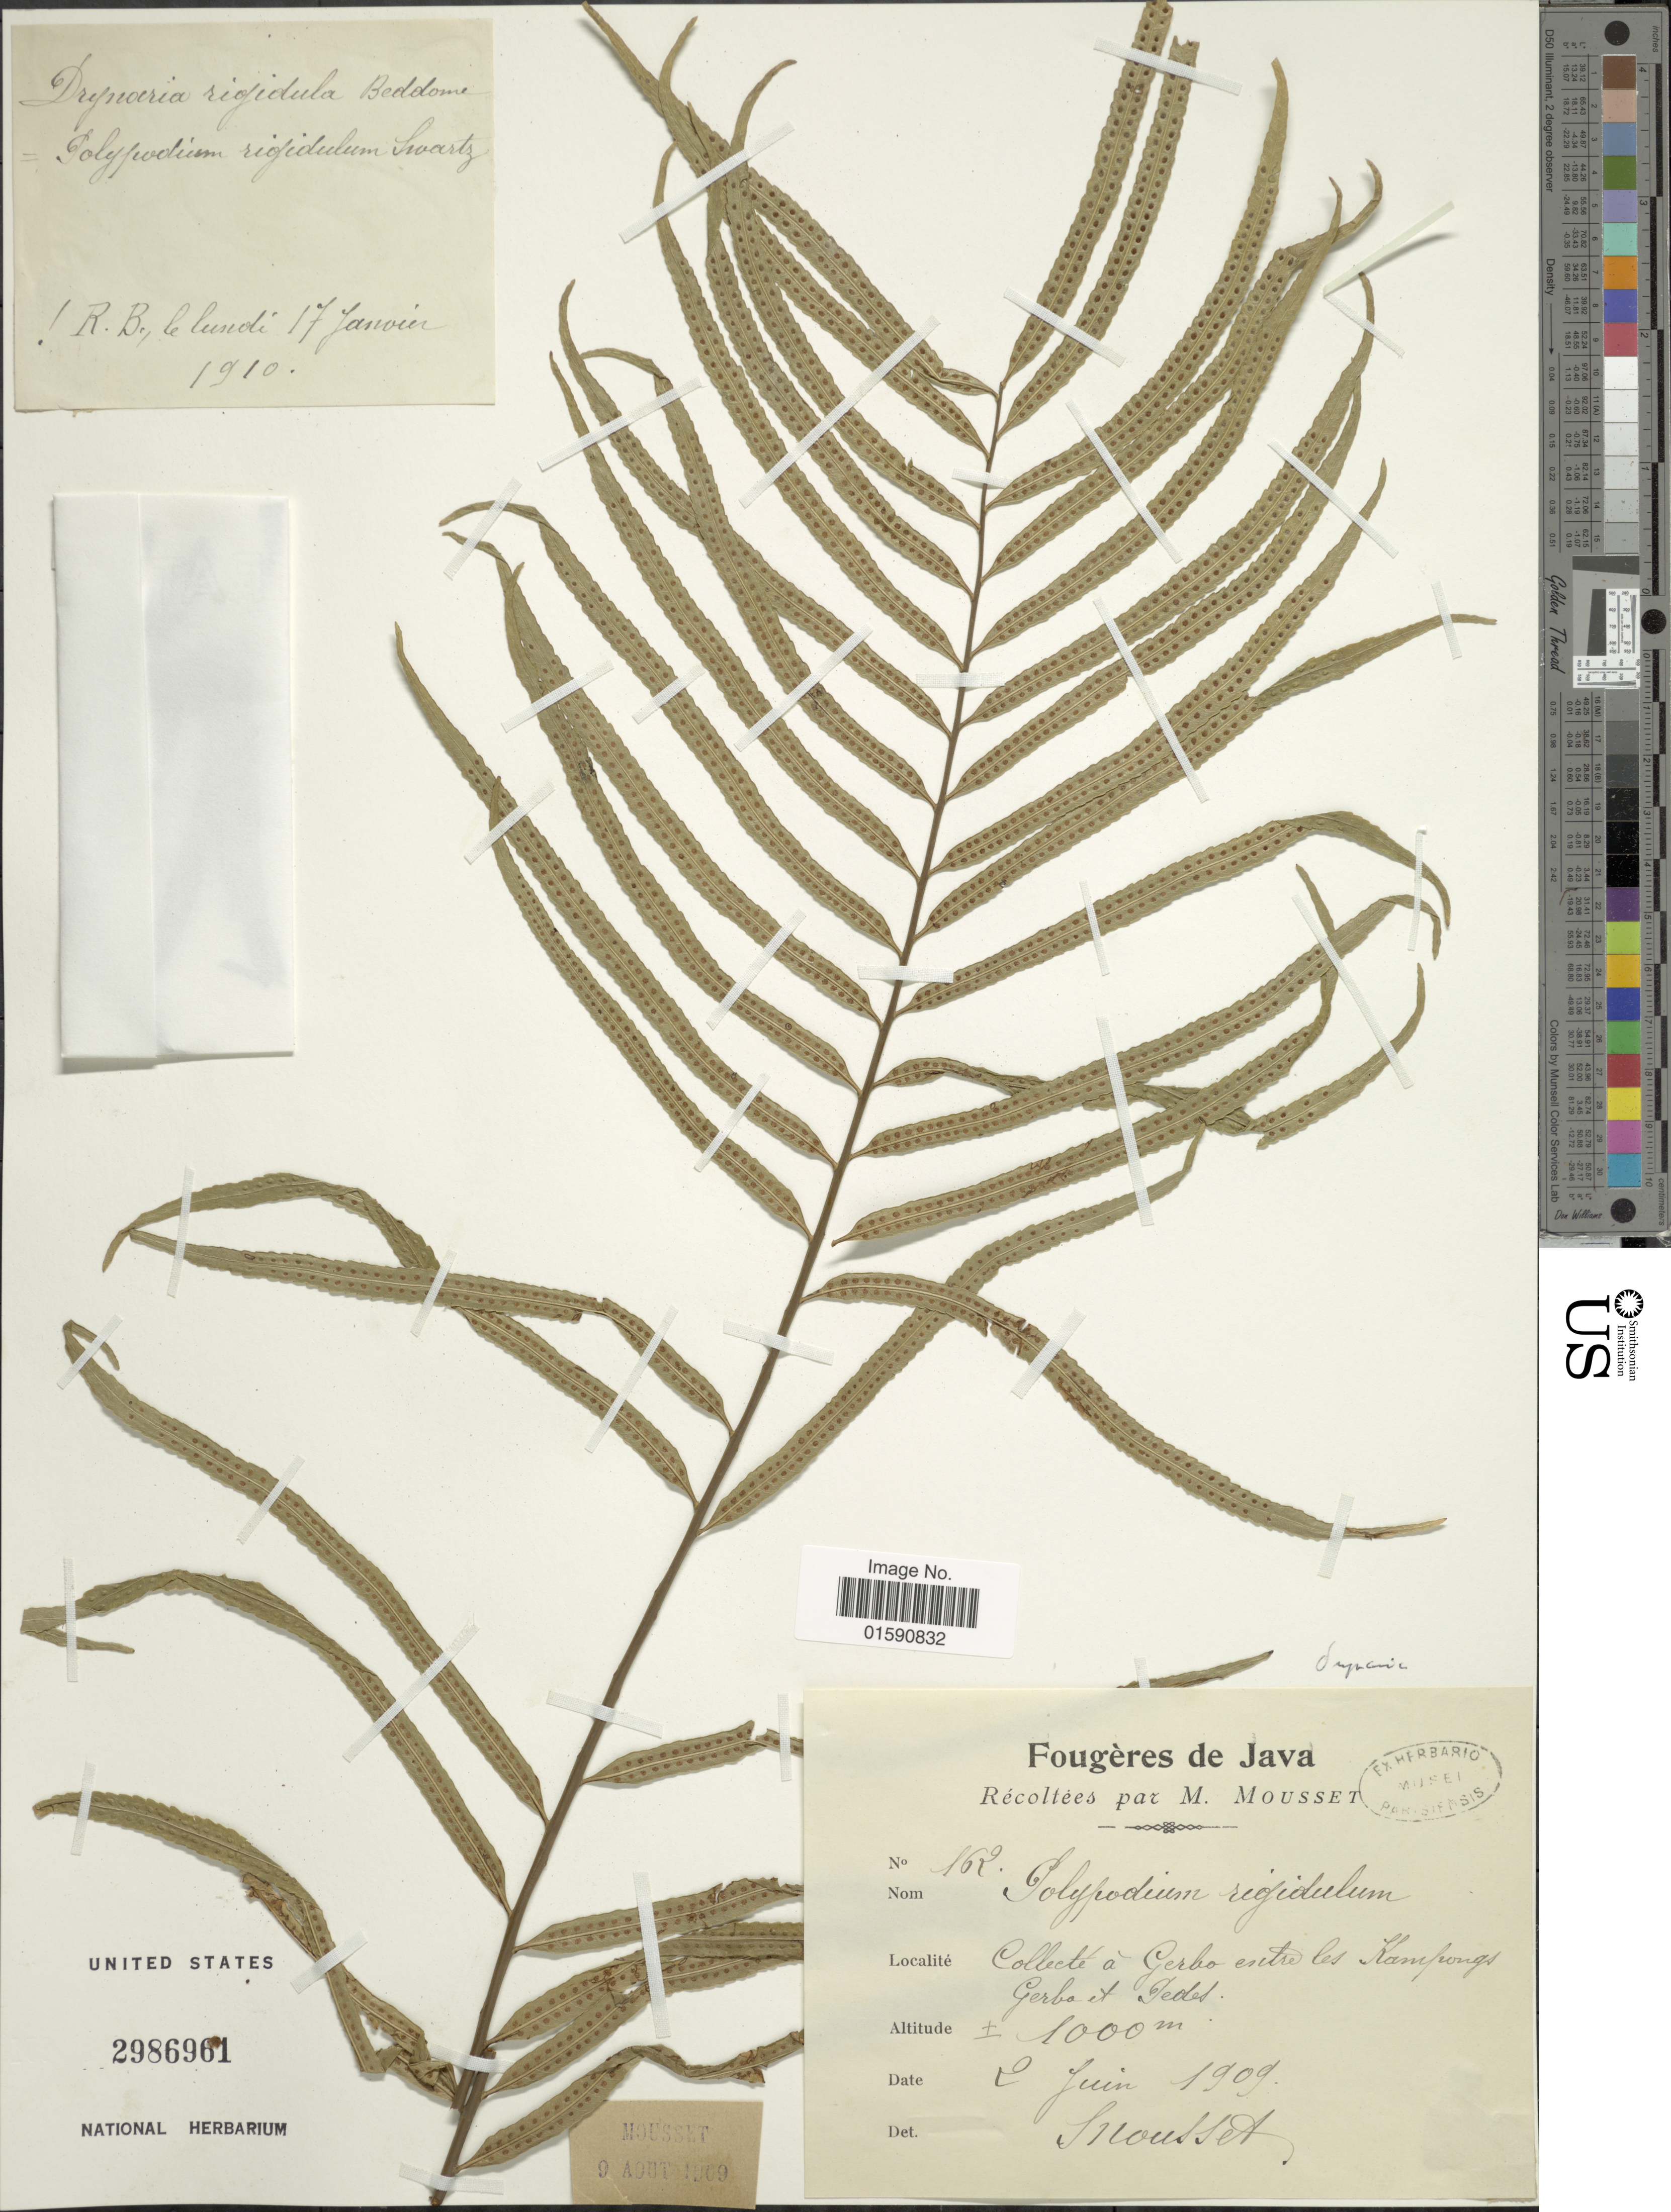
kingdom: Plantae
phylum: Tracheophyta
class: Polypodiopsida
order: Polypodiales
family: Polypodiaceae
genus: Drynaria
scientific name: Drynaria rigidula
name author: (Sw.) Bedd.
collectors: Mousset, --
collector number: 162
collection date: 1909-06-02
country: Indonesia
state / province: Java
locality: Collecte a Gerbo entre les Kampongs Gerbo et Tebel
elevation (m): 1000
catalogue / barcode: US 2986961